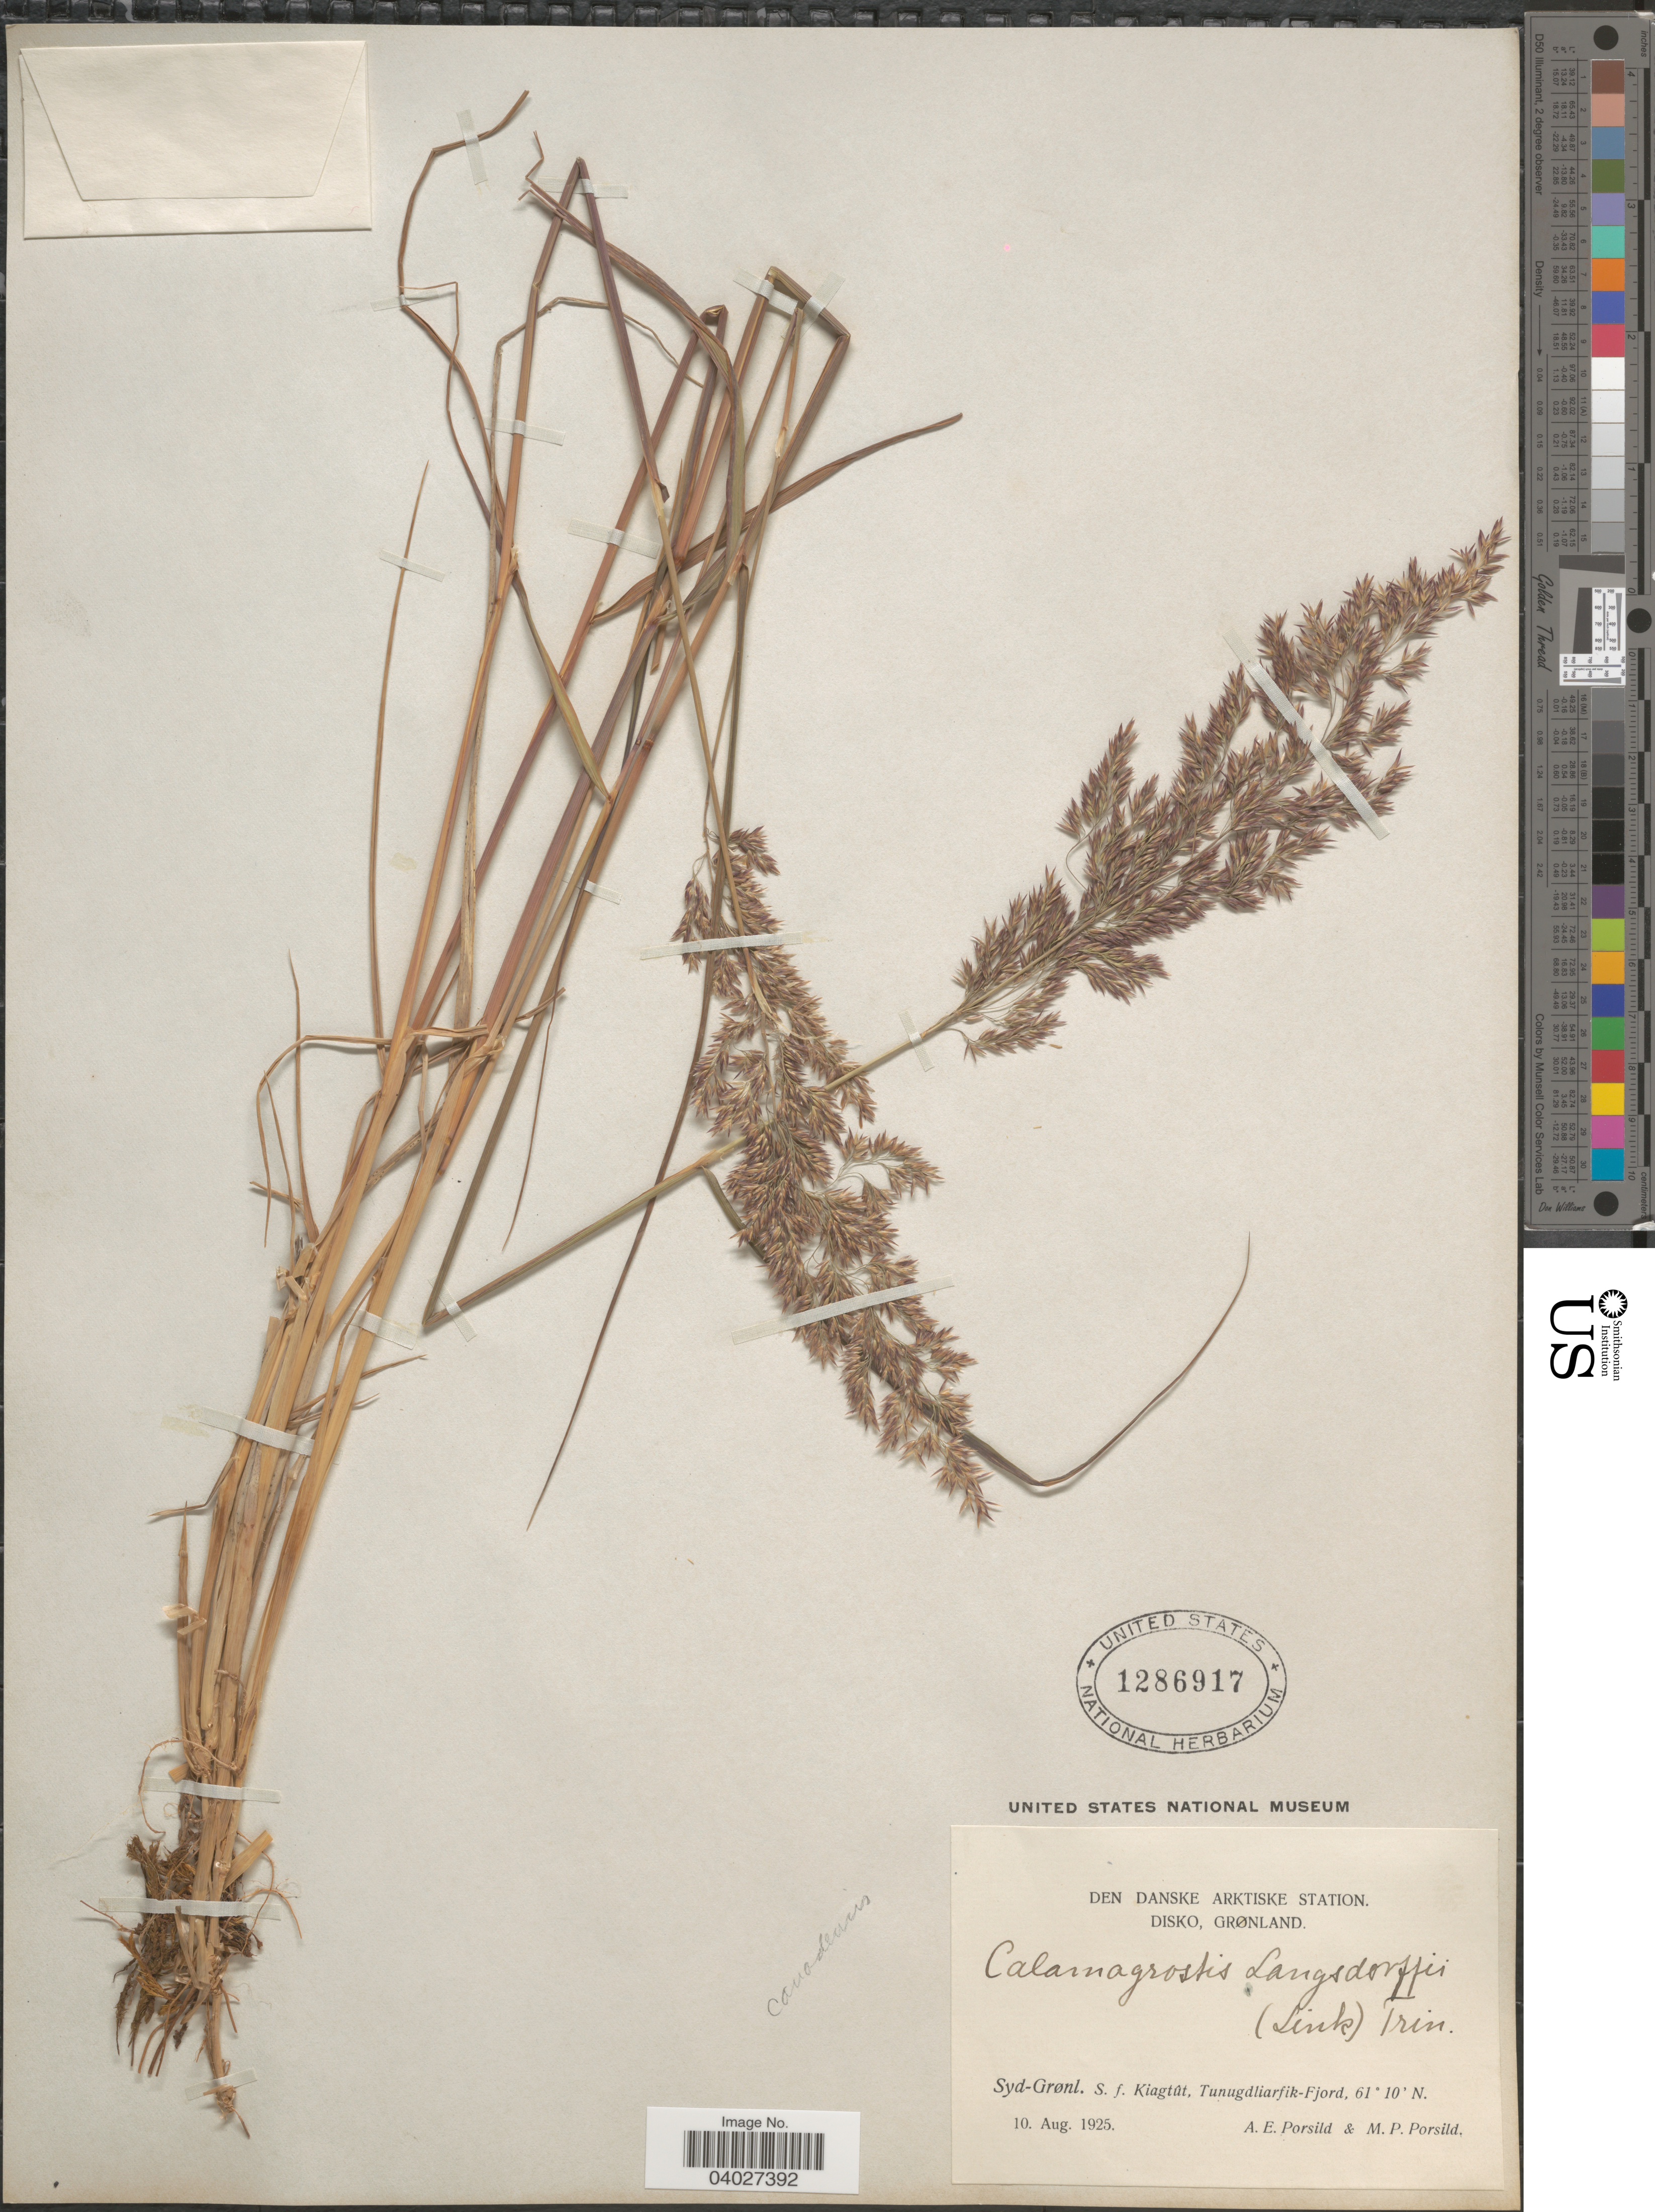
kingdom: Plantae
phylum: Tracheophyta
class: Liliopsida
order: Poales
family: Poaceae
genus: Calamagrostis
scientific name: Calamagrostis canadensis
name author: (Michx.) P. Beauv.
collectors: A. E. Porsild & M. P. Porsild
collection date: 1925-08-10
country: Greenland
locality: Den Danske Arktiske Station. Disko, Grønland. Syd-Grønl. S. f. Kiagtût, Tunugdliarfik-Fjord.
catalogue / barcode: US 1286917